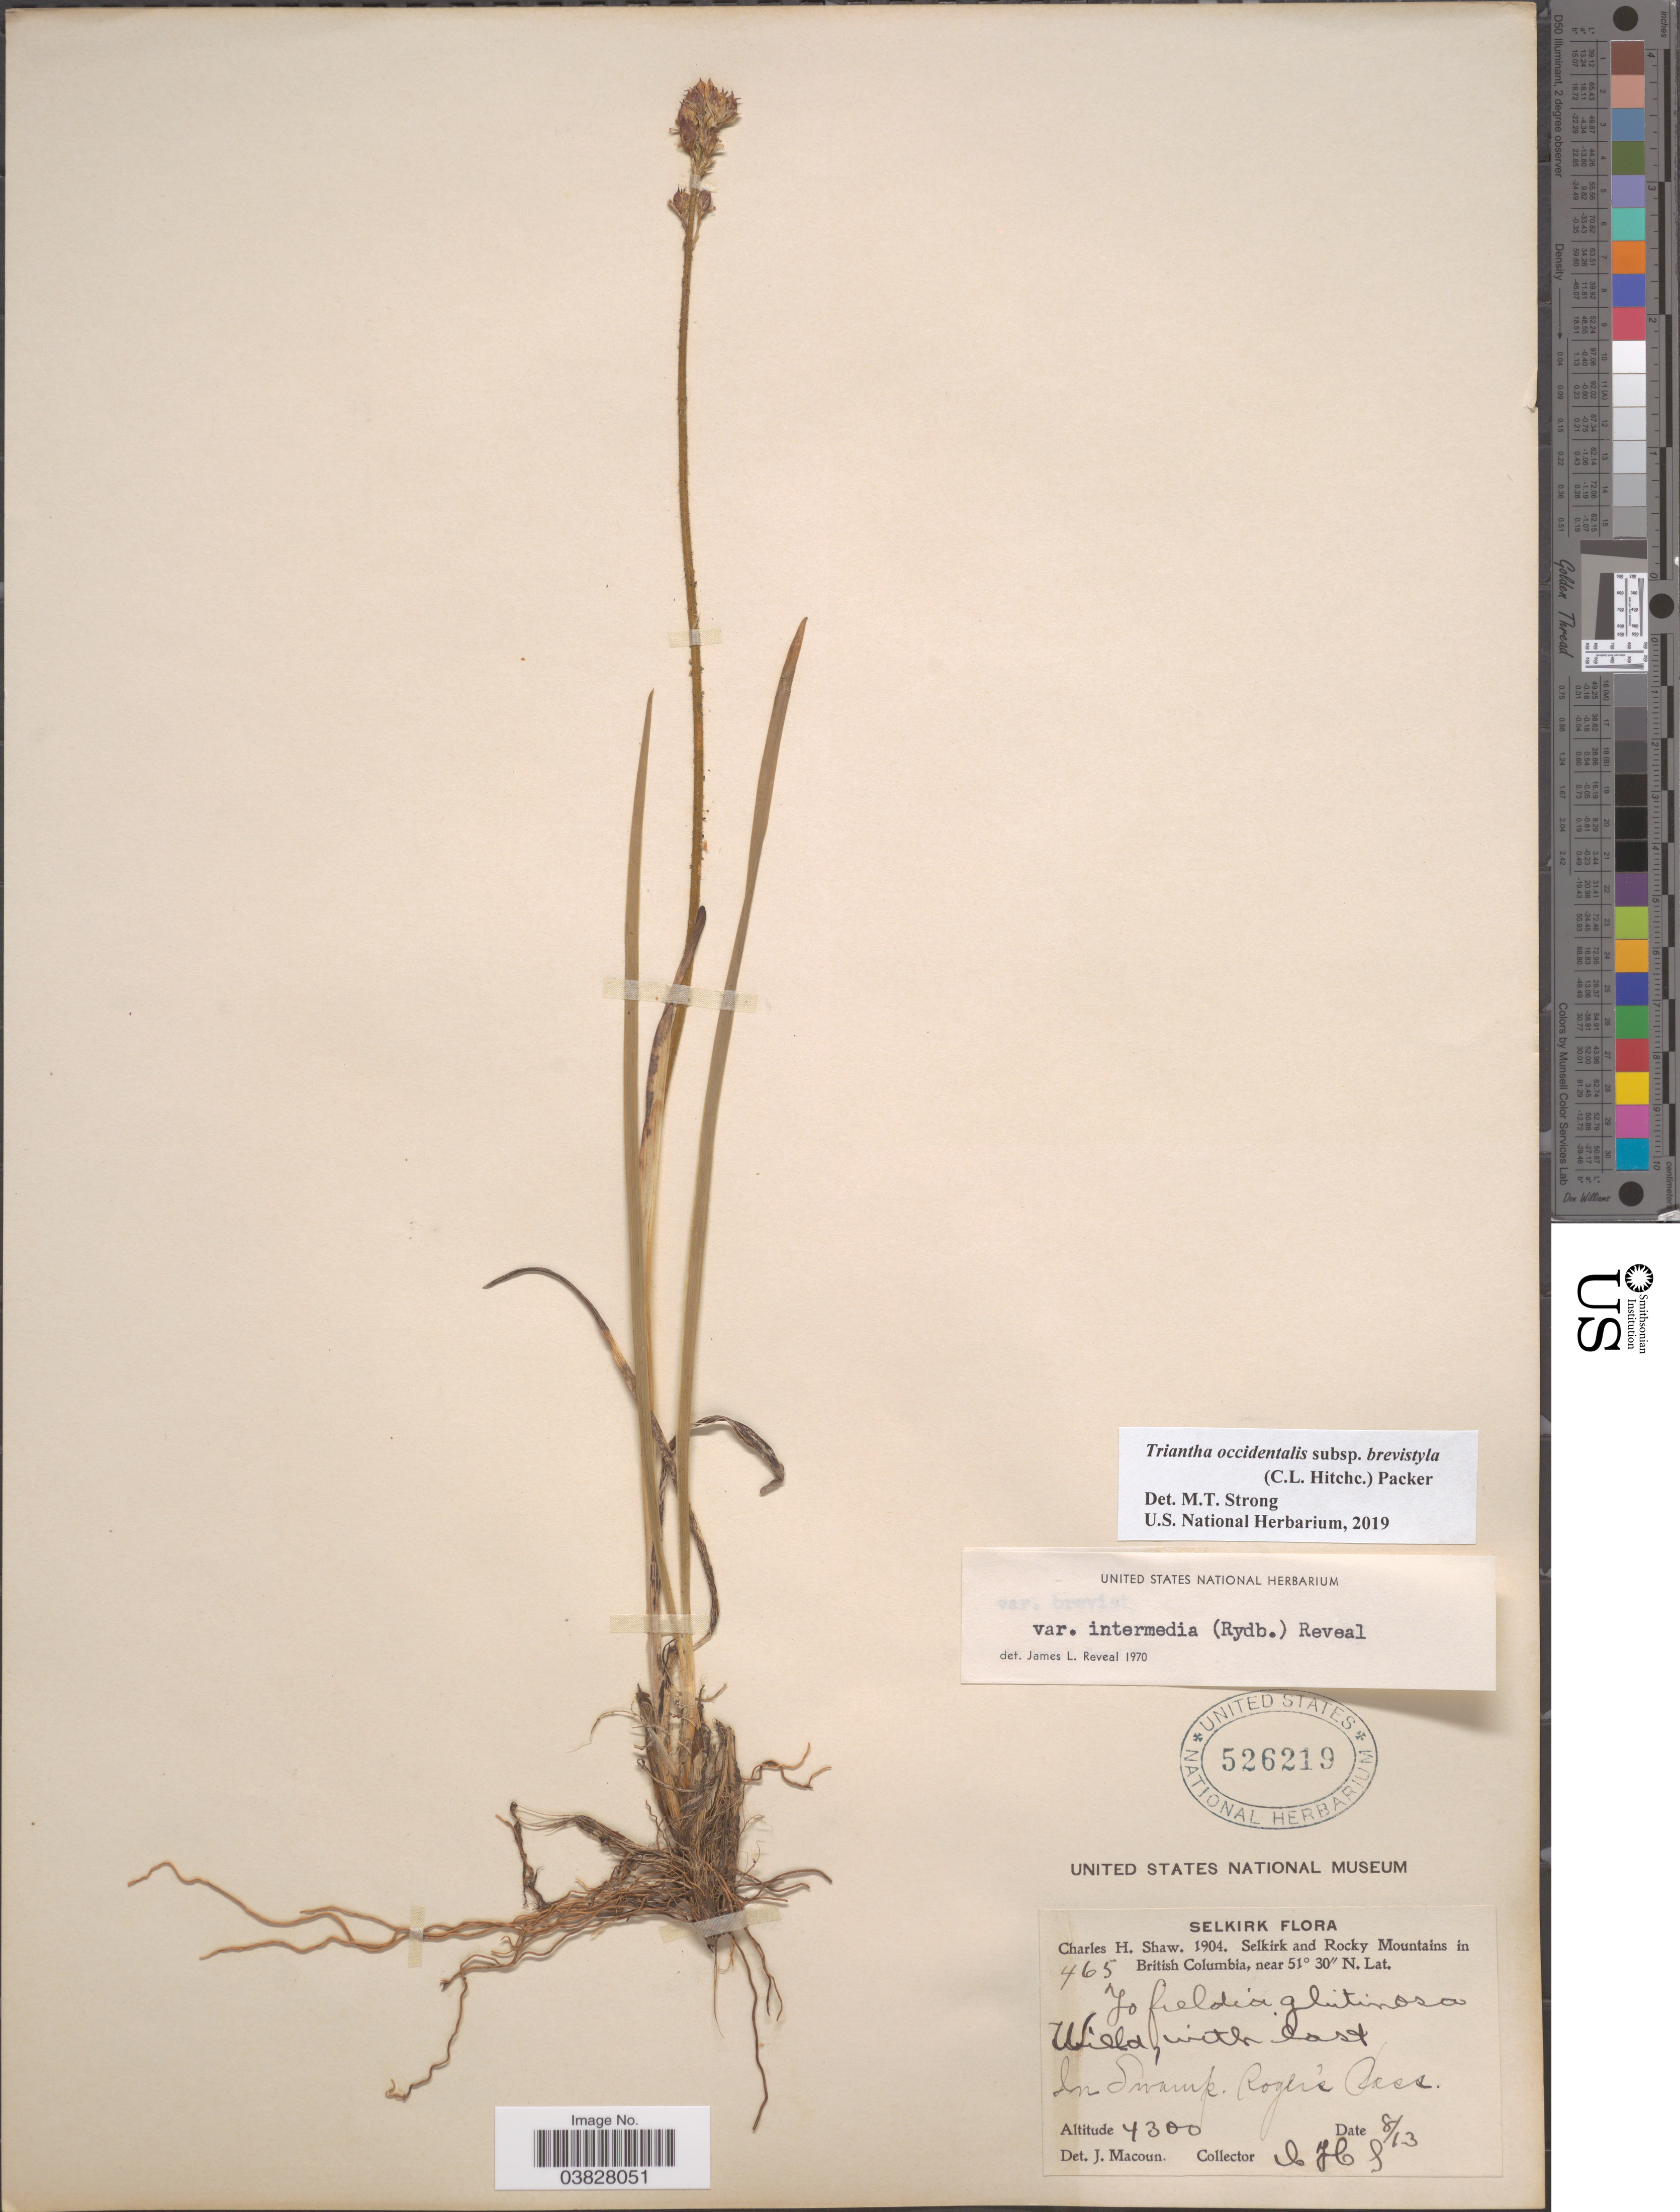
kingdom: Plantae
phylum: Tracheophyta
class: Liliopsida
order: Alismatales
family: Tofieldiaceae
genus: Triantha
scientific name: Triantha occidentalis subsp. brevistyla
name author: (C.L. Hitchc.) Packer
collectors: C. H. Shaw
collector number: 465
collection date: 1904-08-13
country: Canada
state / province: British Columbia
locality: Selkirk and Rocky Mountains. In Swamp. Roger's Pass.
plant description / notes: No precise locality correction needed.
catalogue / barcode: US 526219